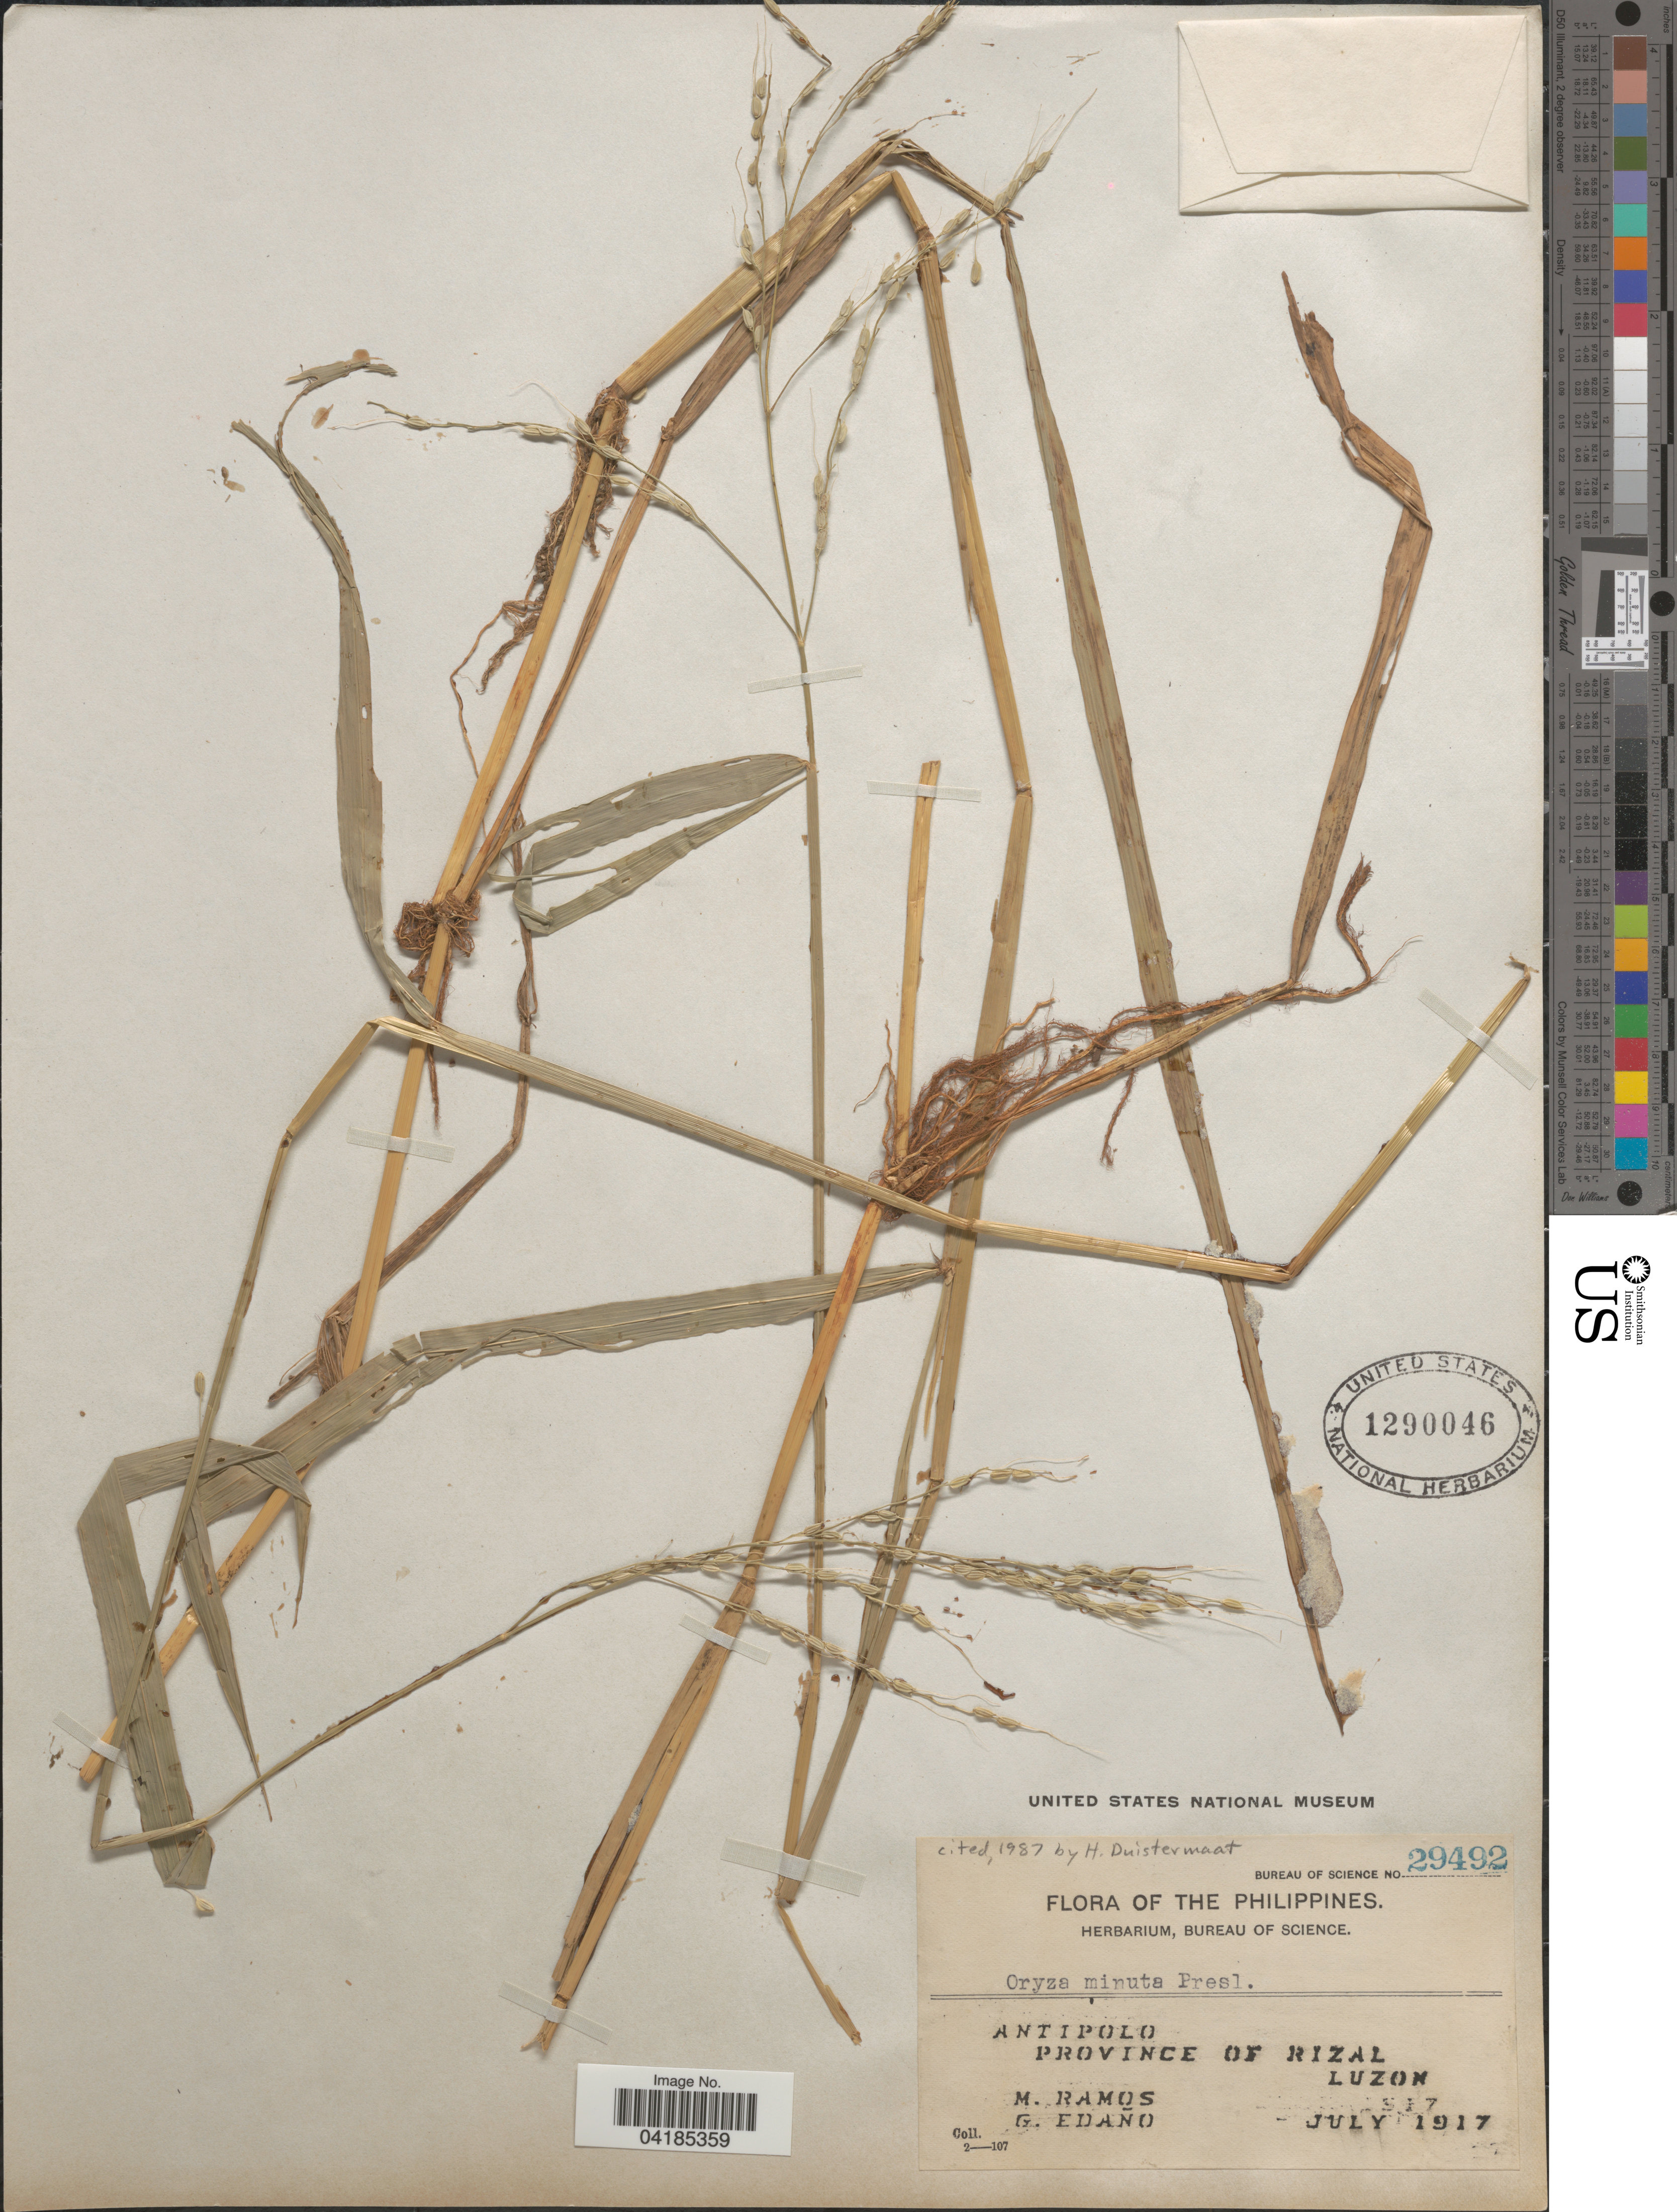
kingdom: Plantae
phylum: Tracheophyta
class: Liliopsida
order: Poales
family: Poaceae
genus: Oryza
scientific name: Oryza latifolia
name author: Desv.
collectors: M. Ramos & G. Edaño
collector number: Bureau of Science 29492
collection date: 1917-07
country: Philippines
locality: Antipolo. Province of Rizal. Luzon.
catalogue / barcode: US 1290046